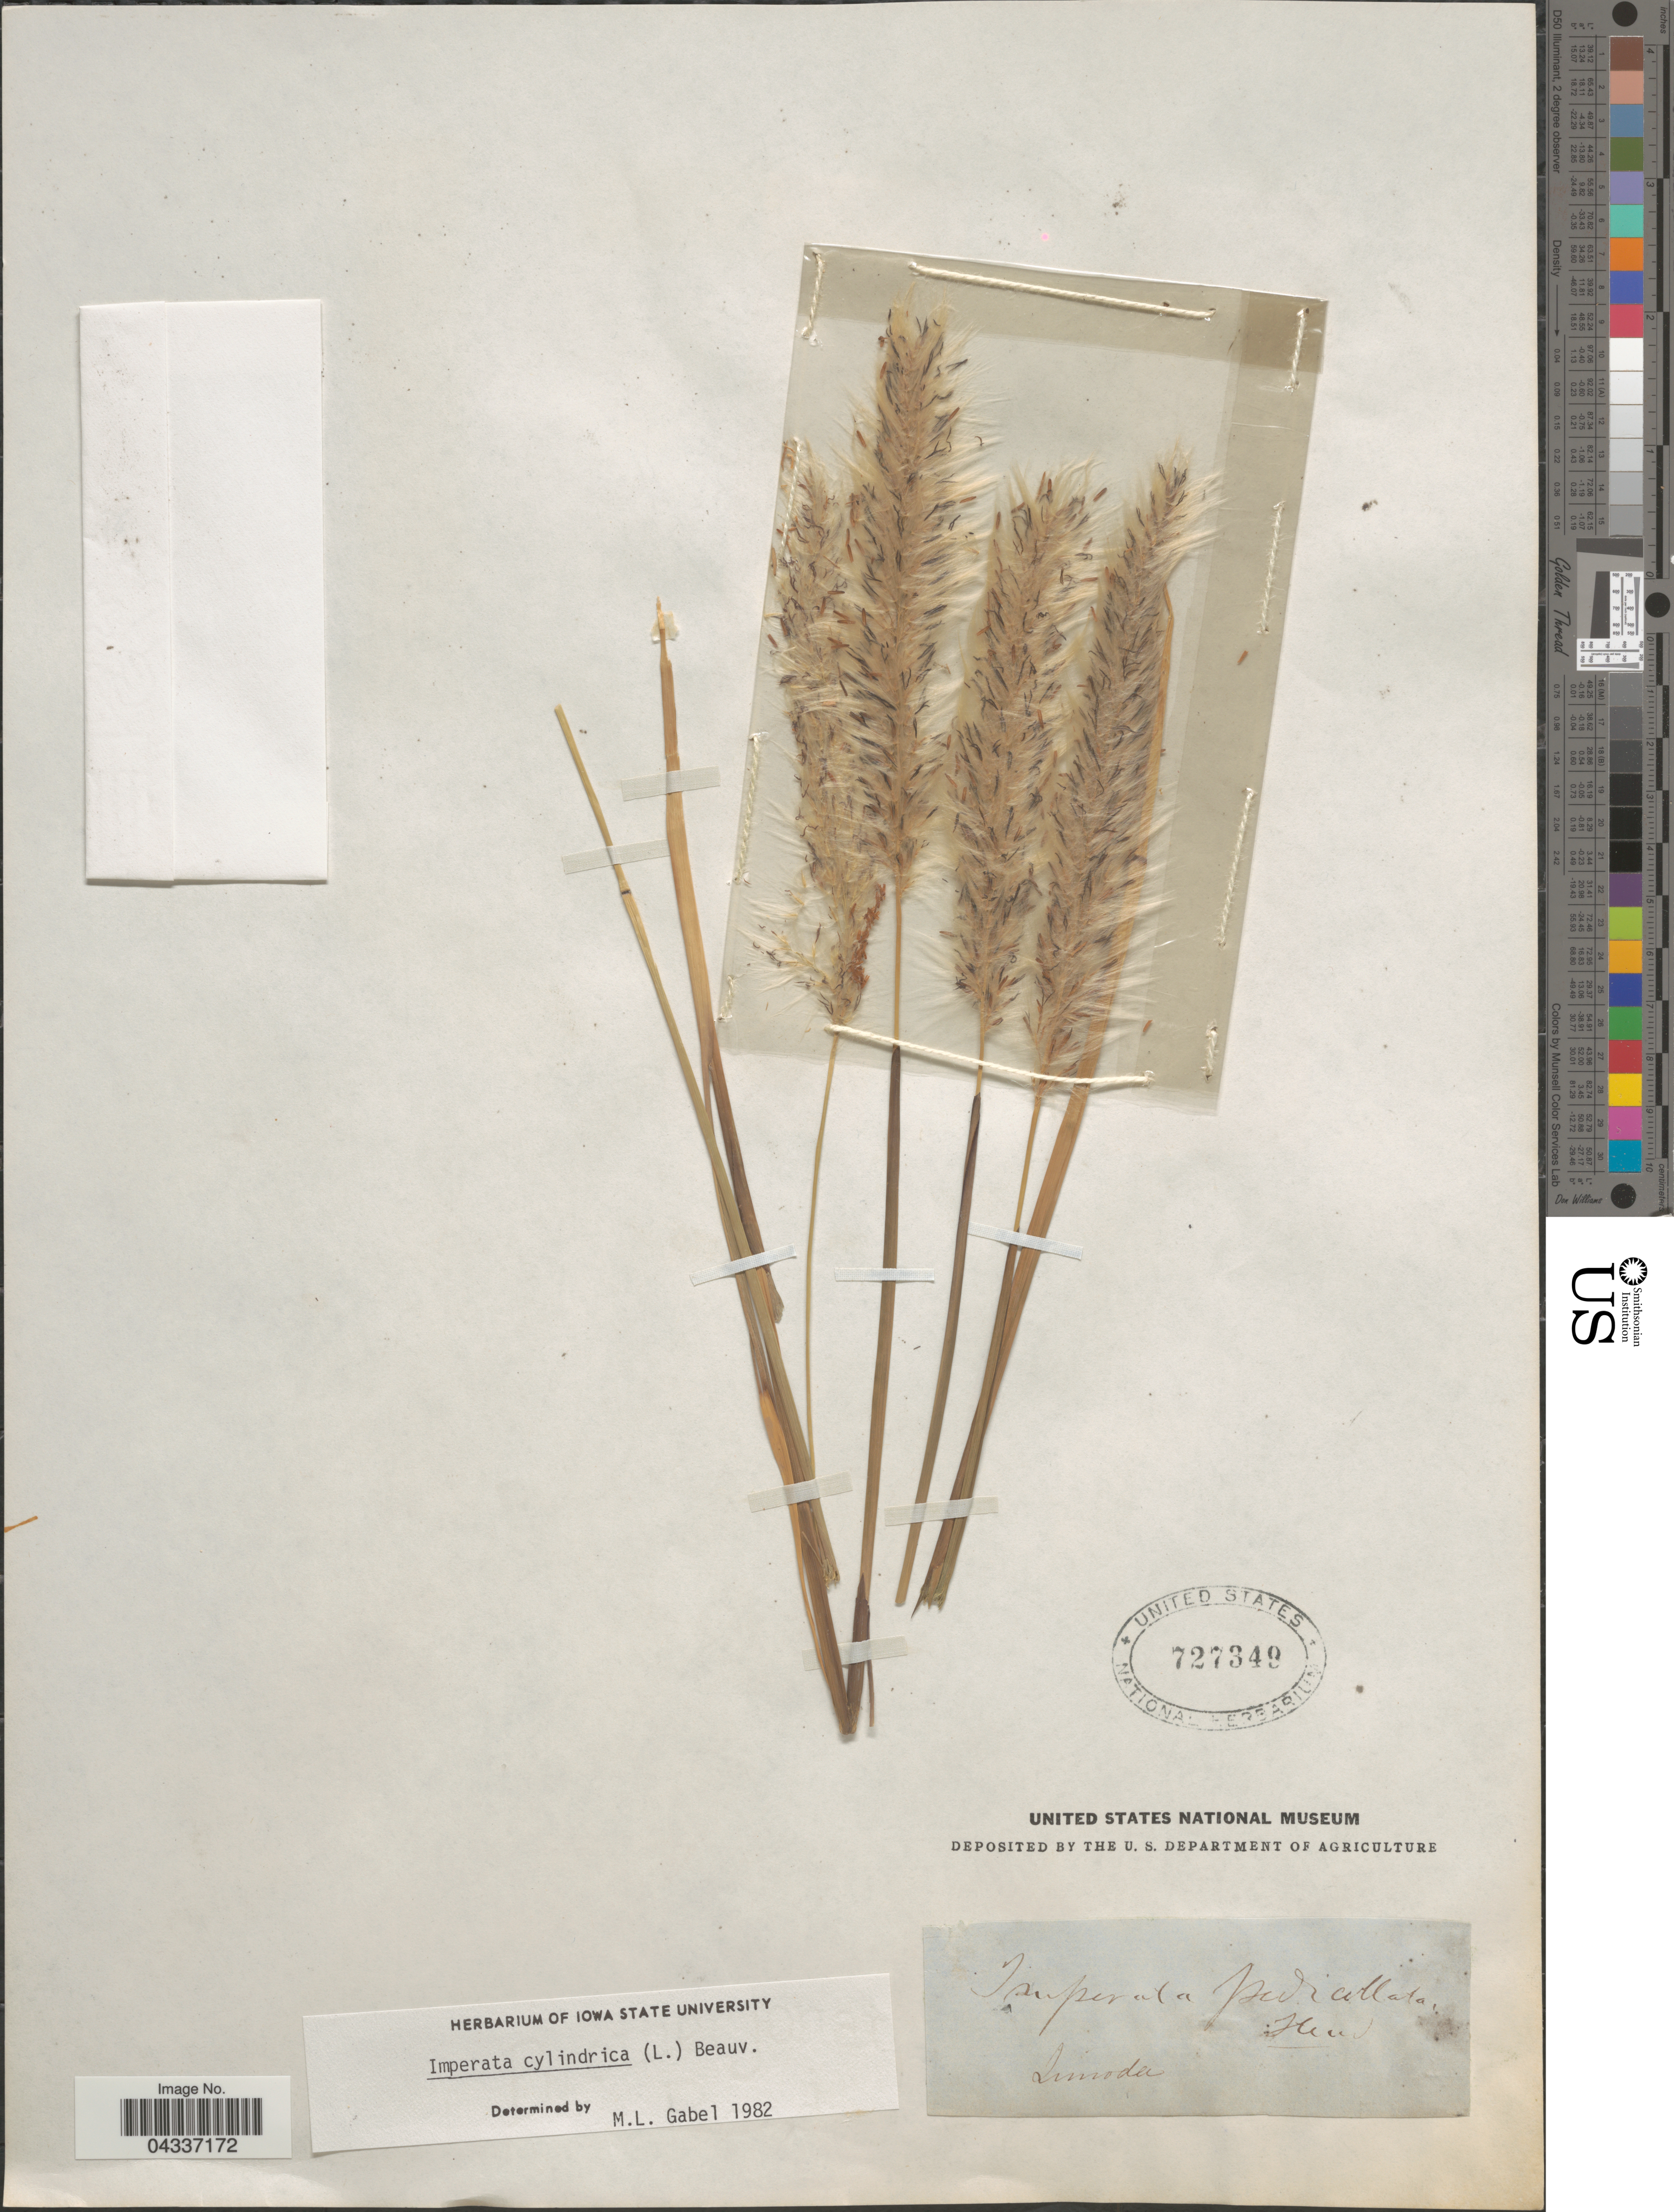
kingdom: Plantae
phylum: Tracheophyta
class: Liliopsida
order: Poales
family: Poaceae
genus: Imperata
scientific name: Imperata cylindrica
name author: (L.) P. Beauv.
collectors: Simoda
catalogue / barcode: US 727349